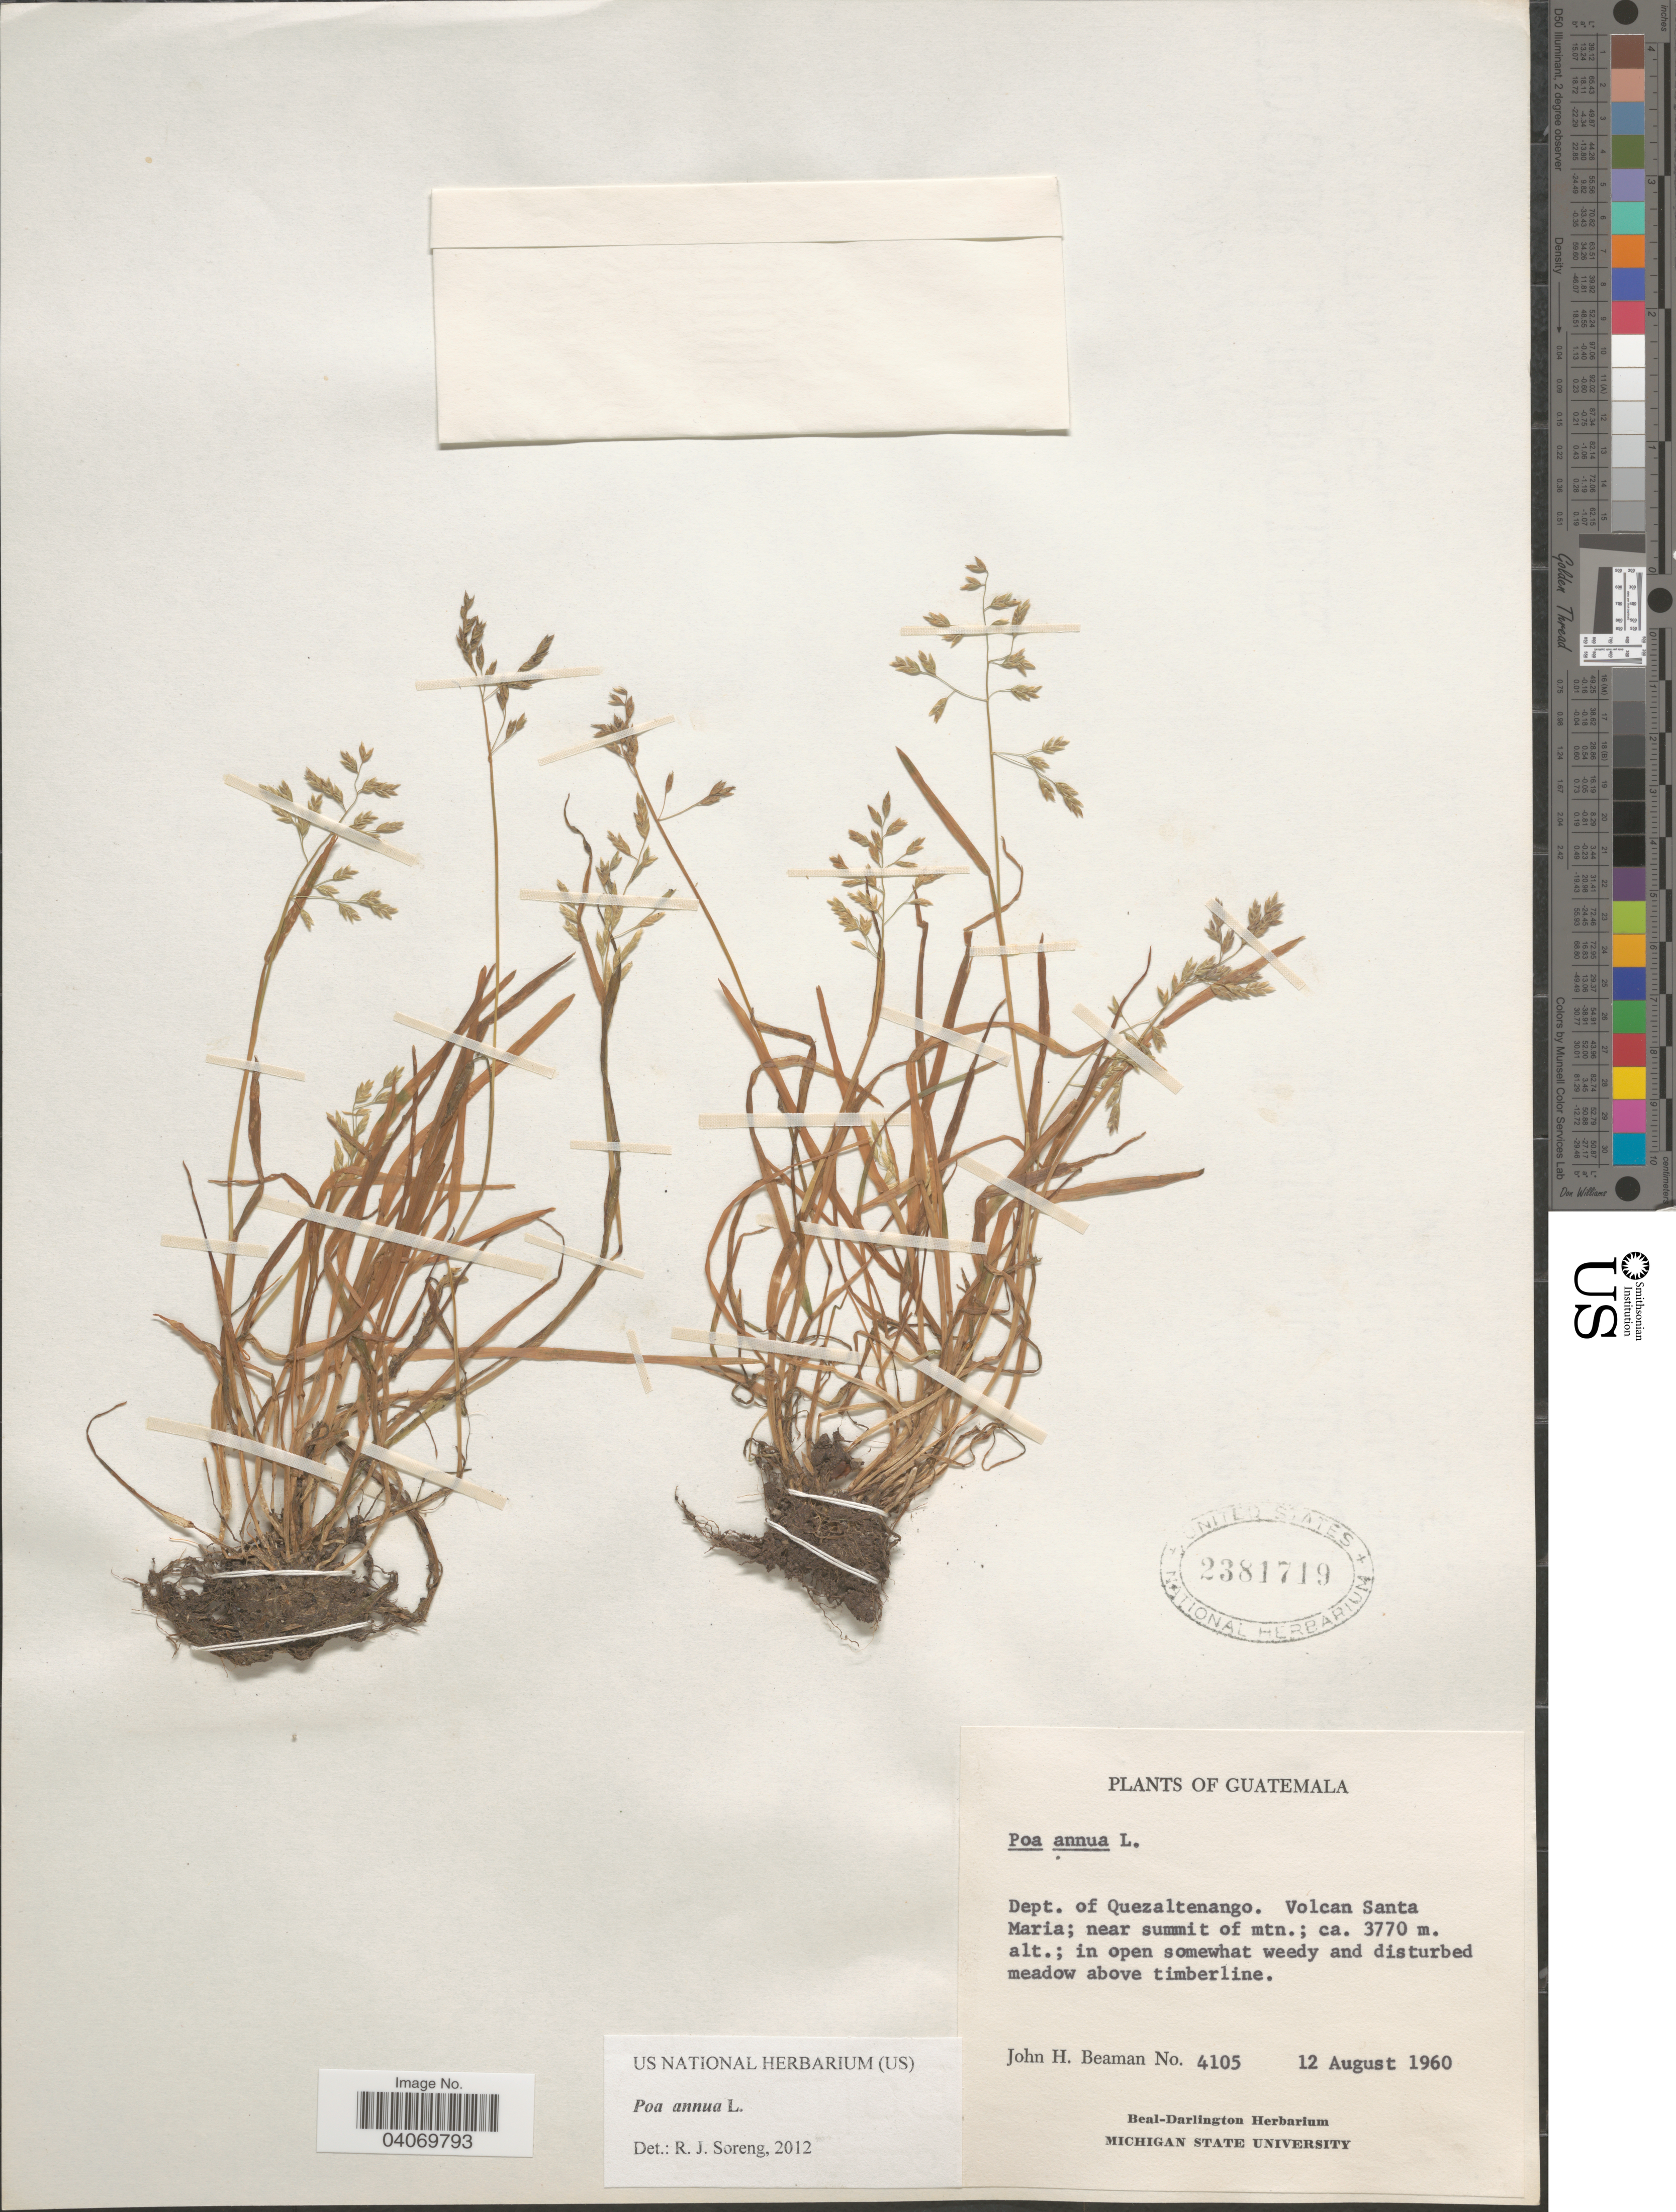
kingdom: Plantae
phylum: Tracheophyta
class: Liliopsida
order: Poales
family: Poaceae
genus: Poa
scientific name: Poa annua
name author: L.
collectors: J. H. Beaman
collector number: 4105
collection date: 1960-08-12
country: Guatemala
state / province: Quetzaltenango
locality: Dept. of Quezaltenango. Volcan Santa Maria; near summit of mtn.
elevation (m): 3770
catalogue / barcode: US 2381719